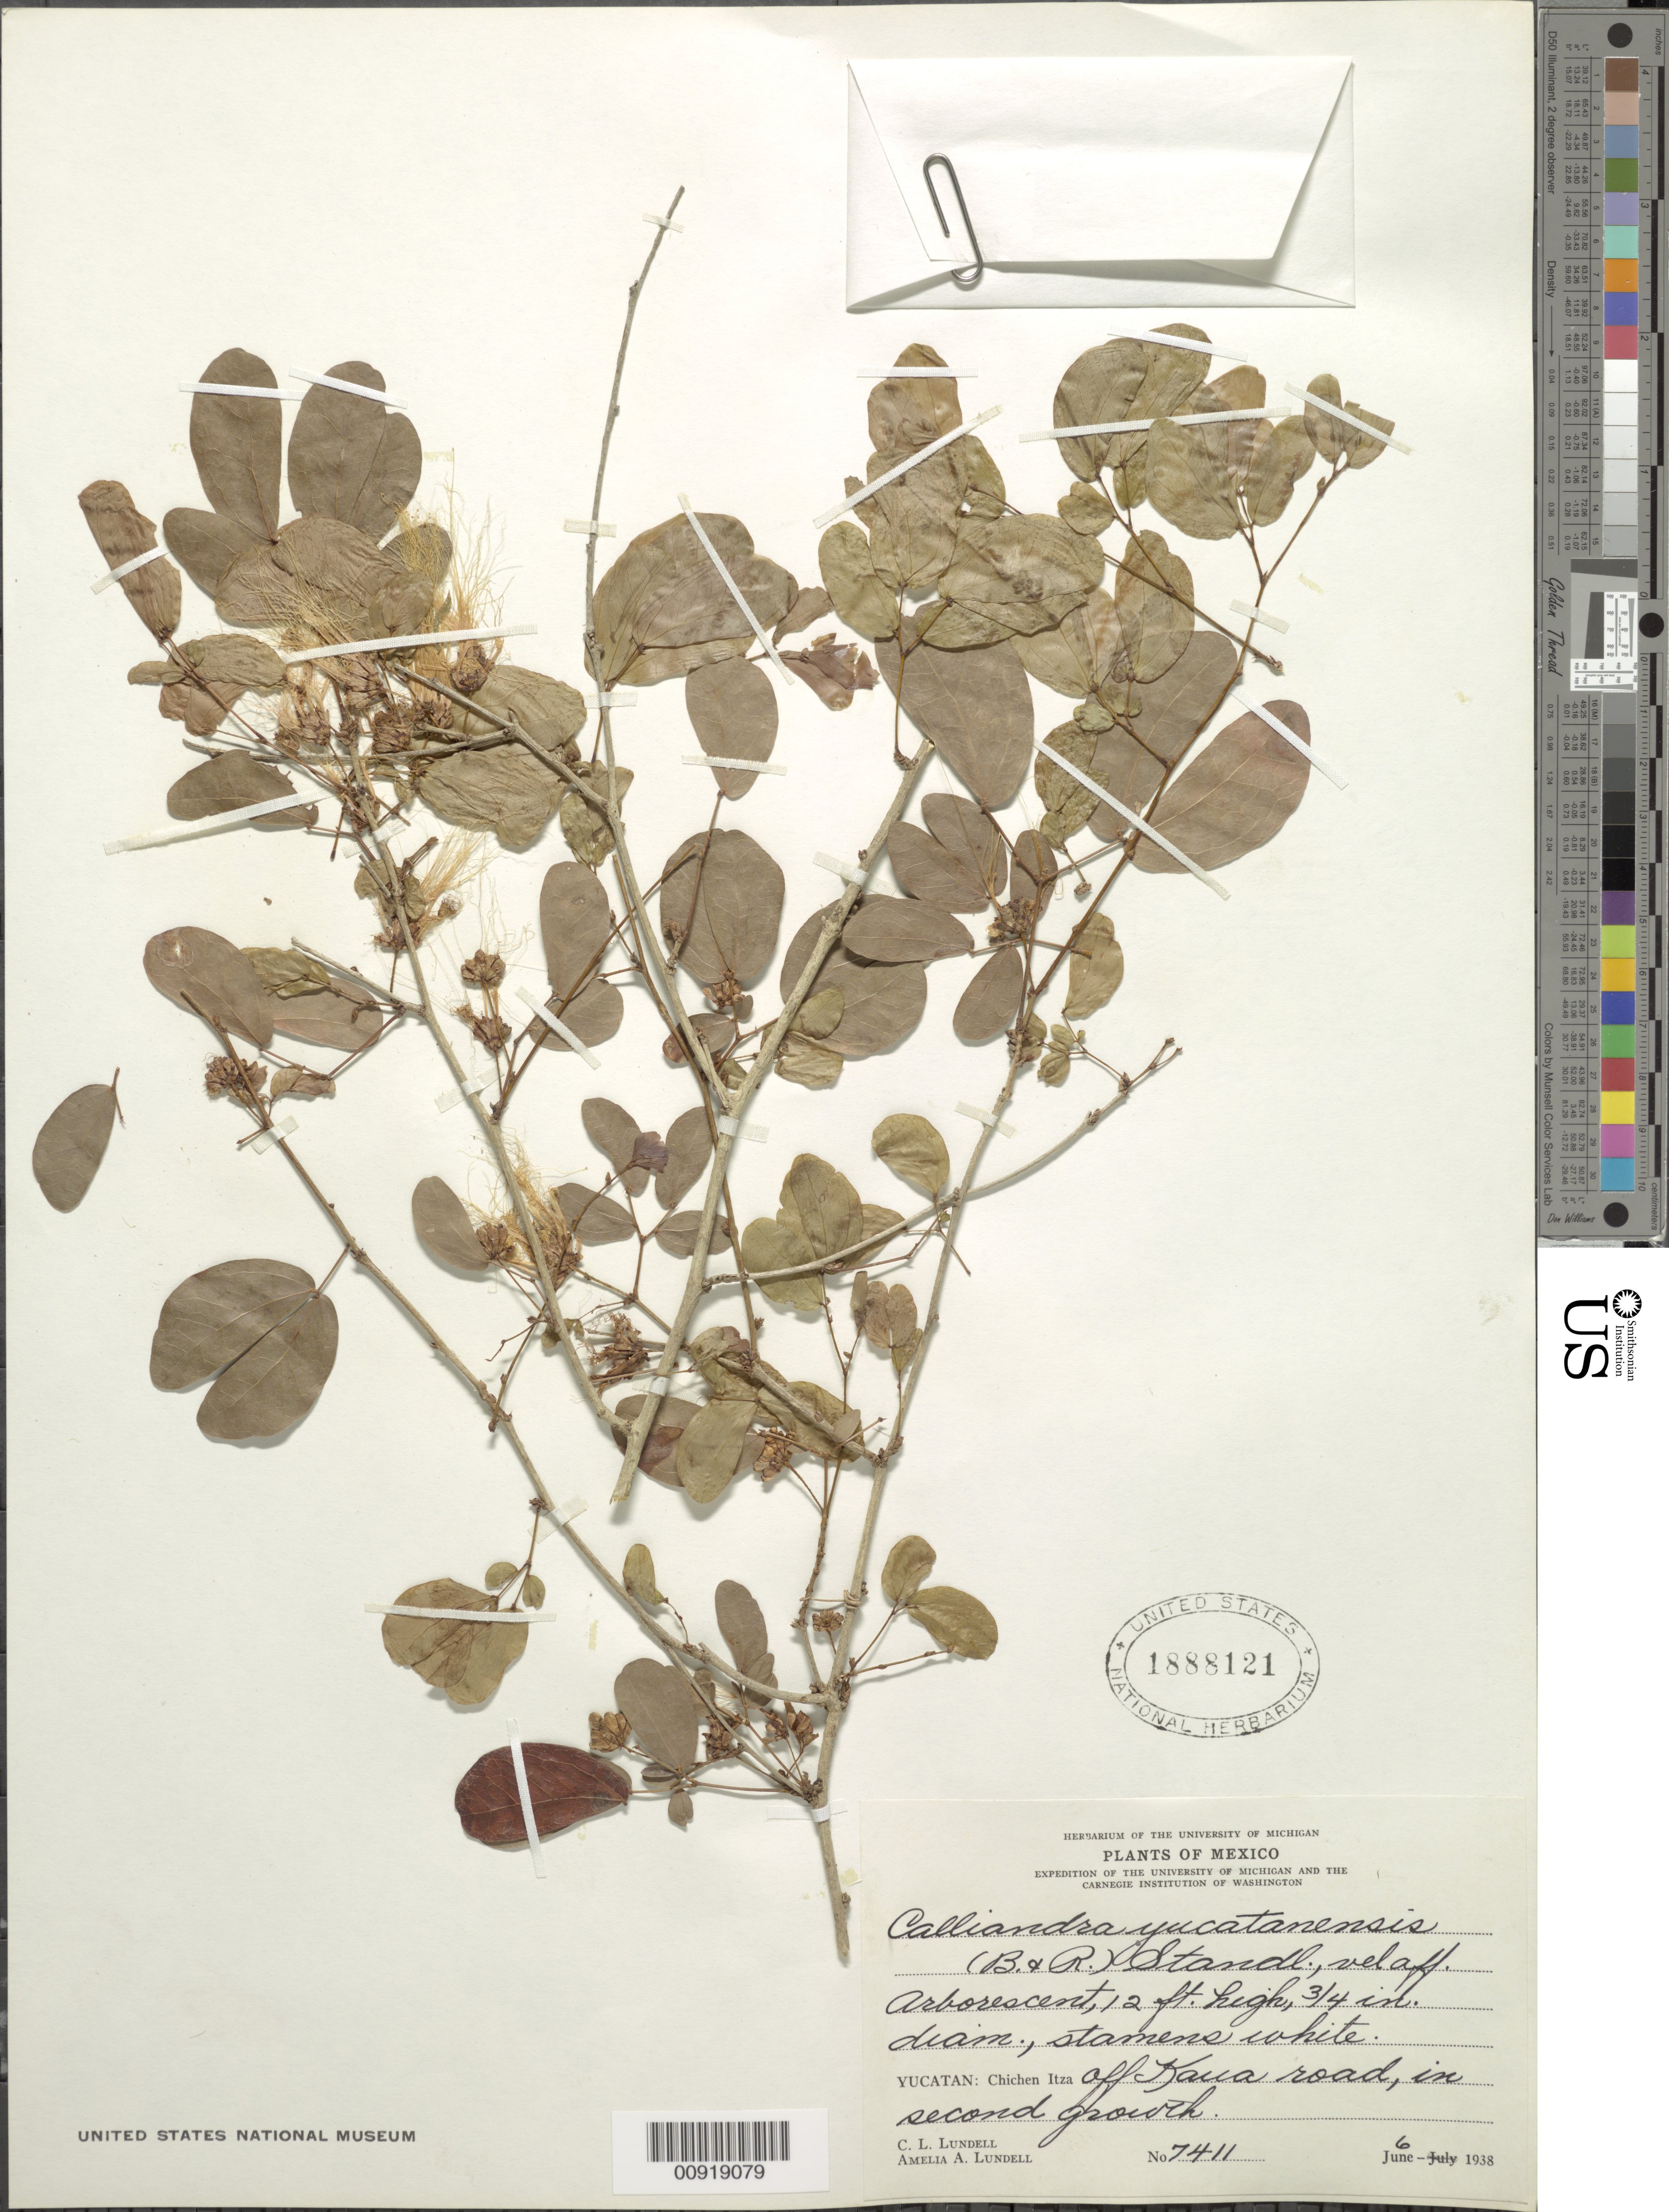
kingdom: Plantae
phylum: Tracheophyta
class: Magnoliopsida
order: Fabales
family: Fabaceae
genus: Calliandra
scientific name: Calliandra yucatanensis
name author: (Britton) Standl.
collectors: C. L. Lundell & A. A. Lundell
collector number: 7411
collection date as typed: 06 Jun 1938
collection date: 1938-06-06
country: Mexico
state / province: Yucatán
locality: Yucatán: Chichen Itza off Kaua road.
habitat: In second growth.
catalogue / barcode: US 1888121